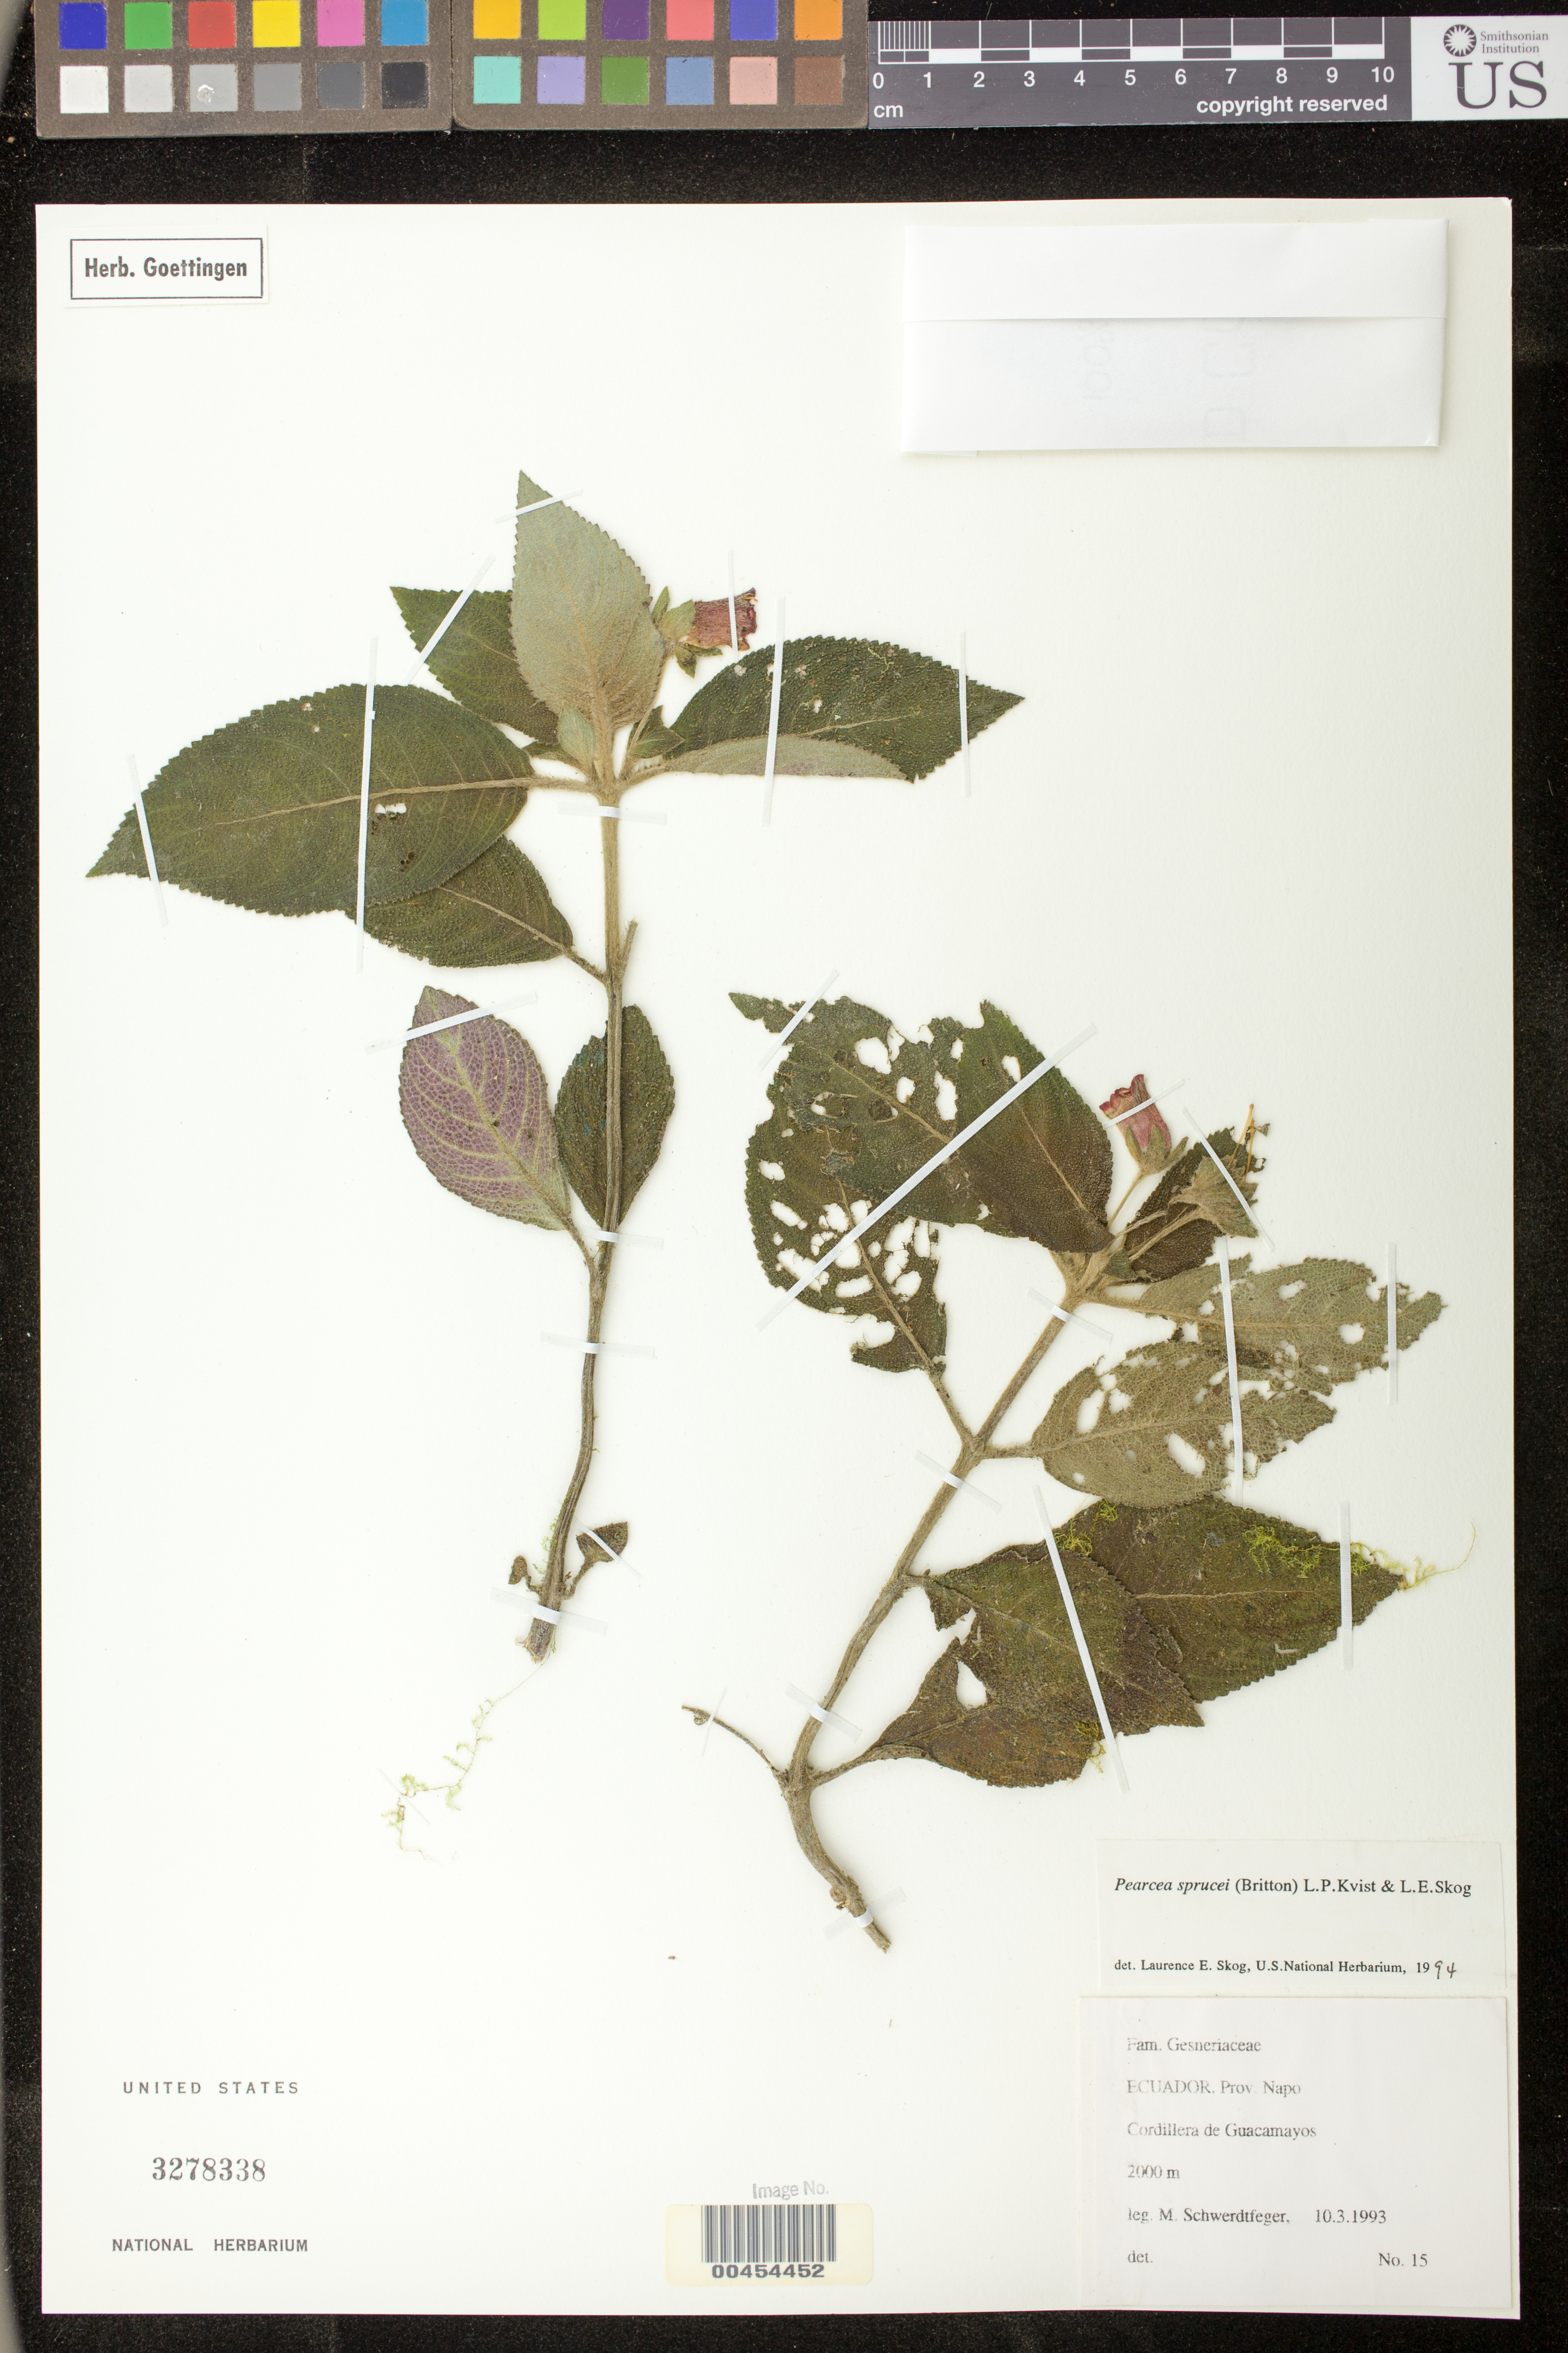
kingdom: Plantae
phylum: Tracheophyta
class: Magnoliopsida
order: Lamiales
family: Gesneriaceae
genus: Pearcea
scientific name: Pearcea sprucei var. sprucei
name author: (Britton ex Rusby) L.P. Kvist & L.E. Skog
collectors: M. Schwerdtfeger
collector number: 15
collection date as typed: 10 Mar 1993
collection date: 1993-03-10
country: Ecuador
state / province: Napo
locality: Cordillera de Guacamayos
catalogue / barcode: US 3278338